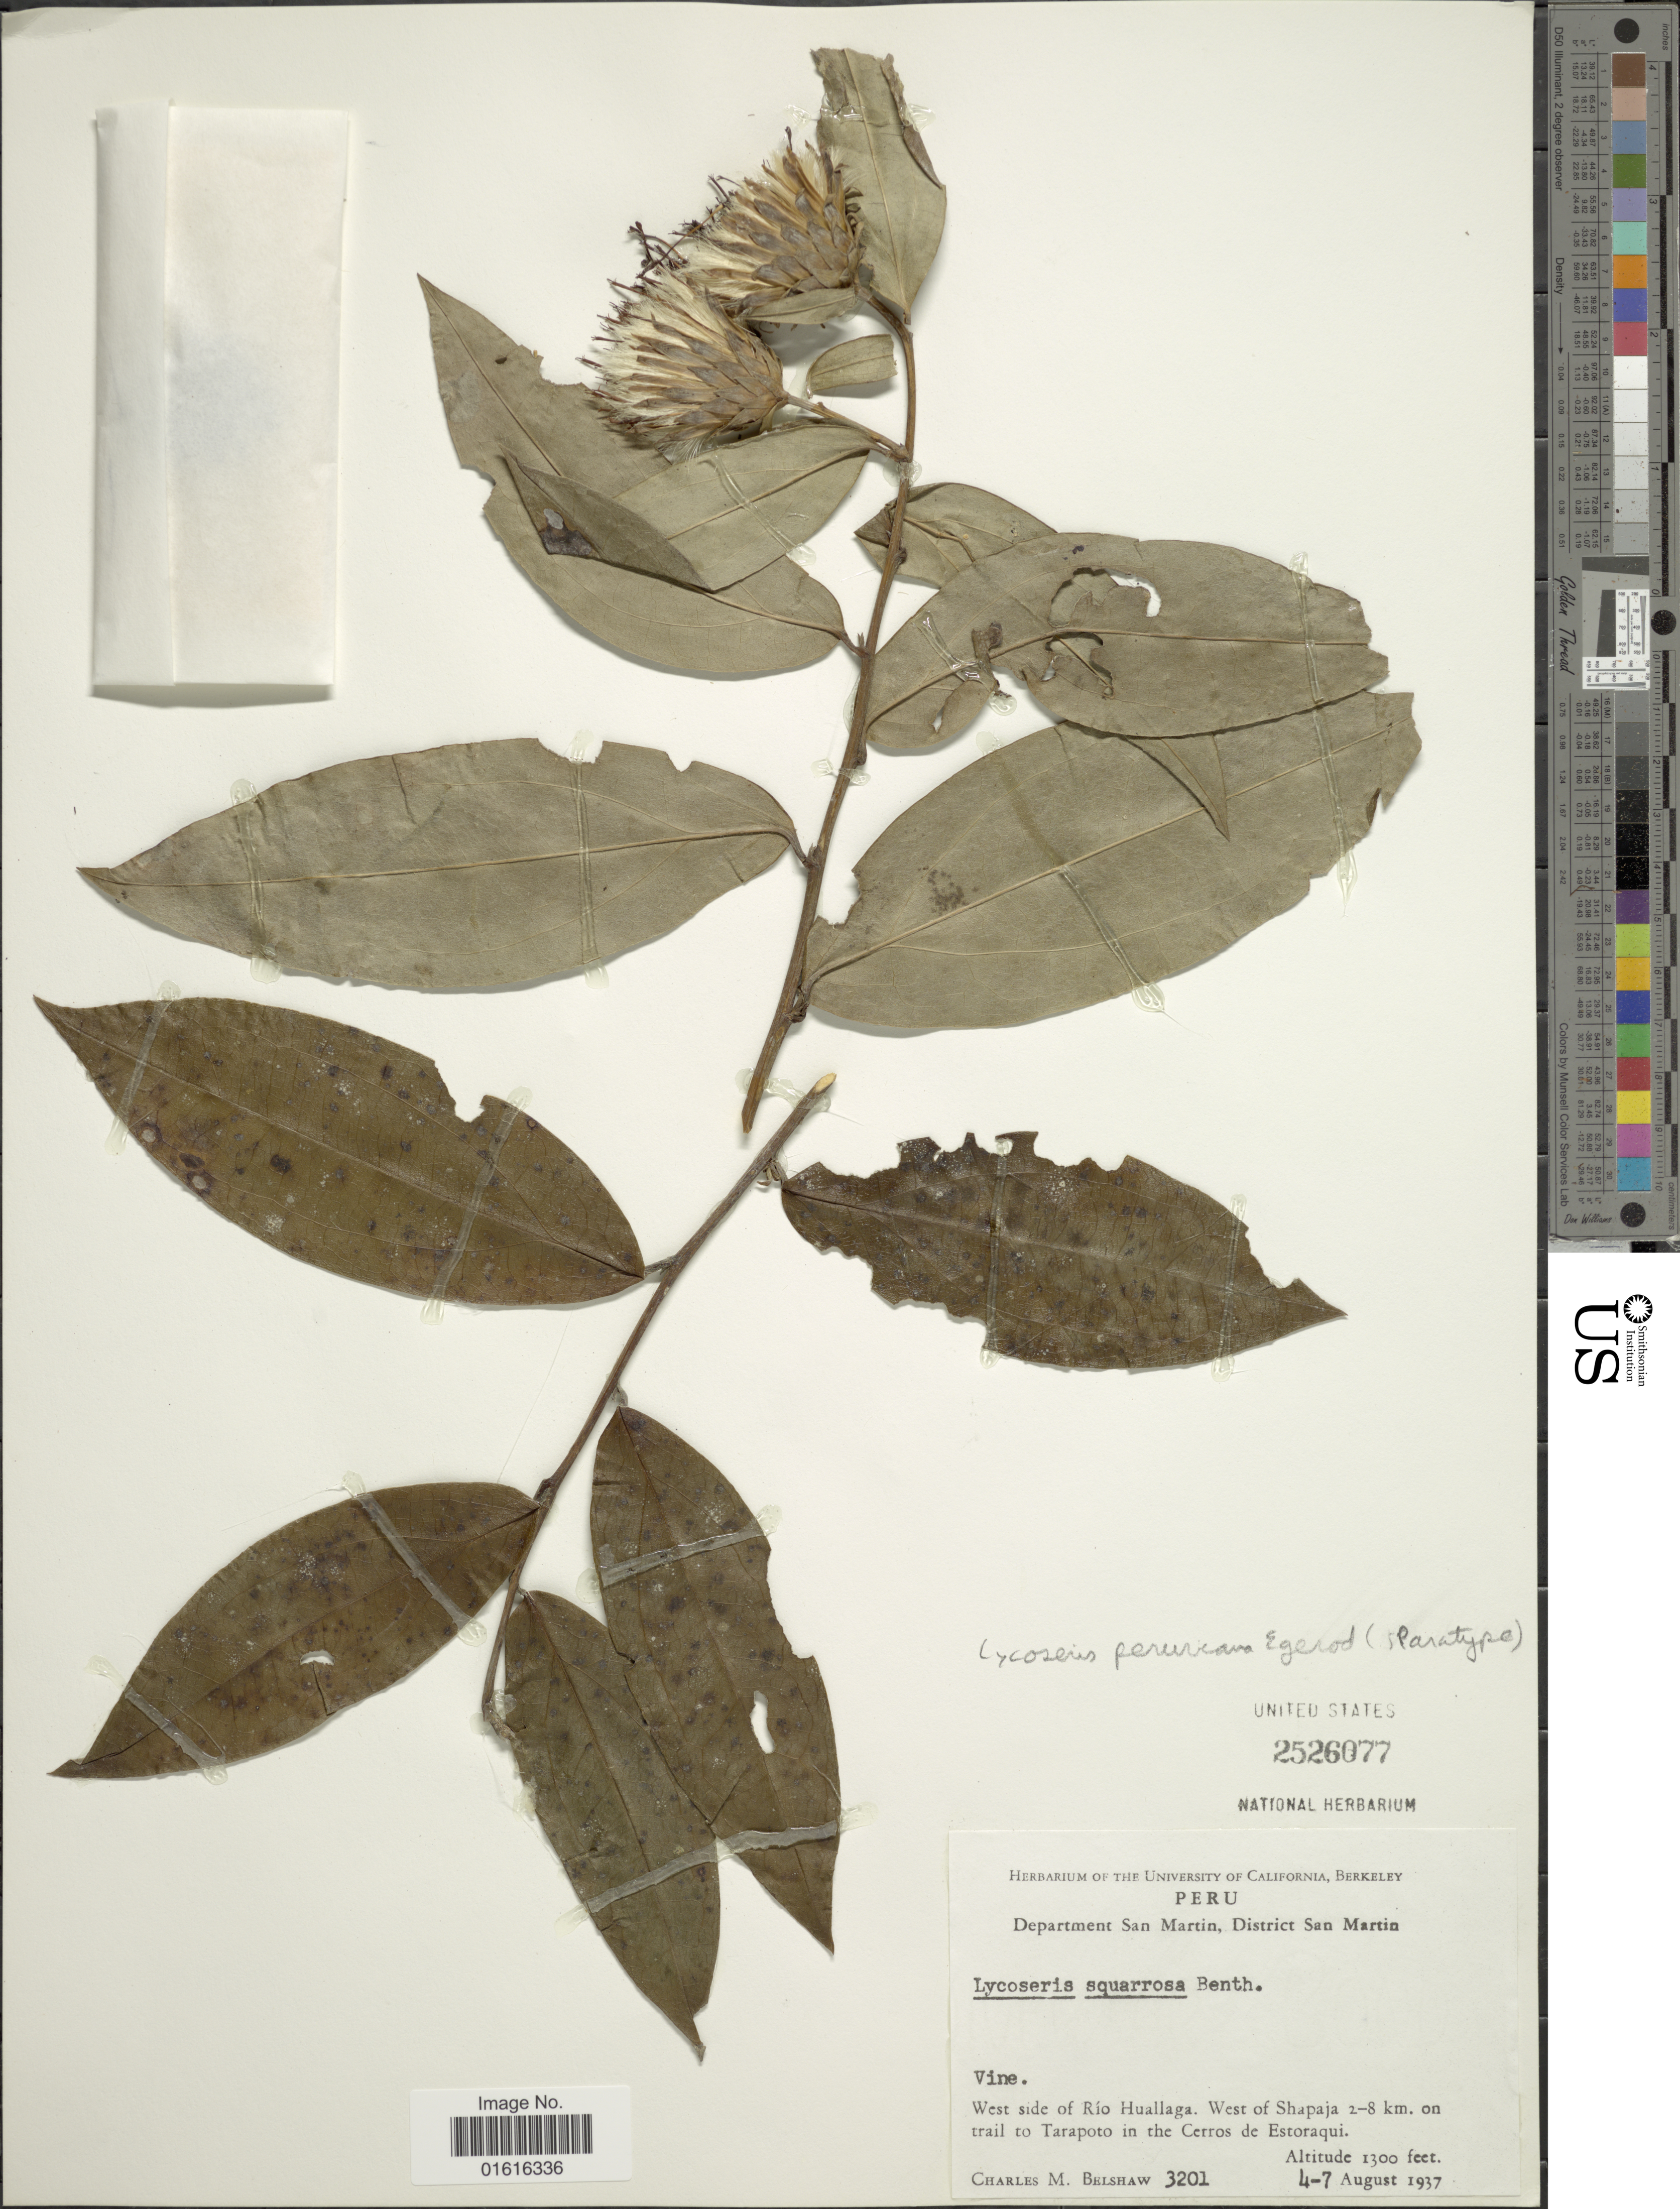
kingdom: Plantae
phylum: Tracheophyta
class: Magnoliopsida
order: Asterales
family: Asteraceae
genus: Lycoseris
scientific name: Lycoseris peruviana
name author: Egerod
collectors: C. Shaw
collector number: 3201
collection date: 1937-08-04/1937-08-07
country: Peru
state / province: San Martín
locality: District San Martin, wWest side of Rio Huallaga. West of Shapaja 2-8 km on trail to Tarapoto in the Cerros de Estoraqui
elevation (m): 396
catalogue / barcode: US 2526077